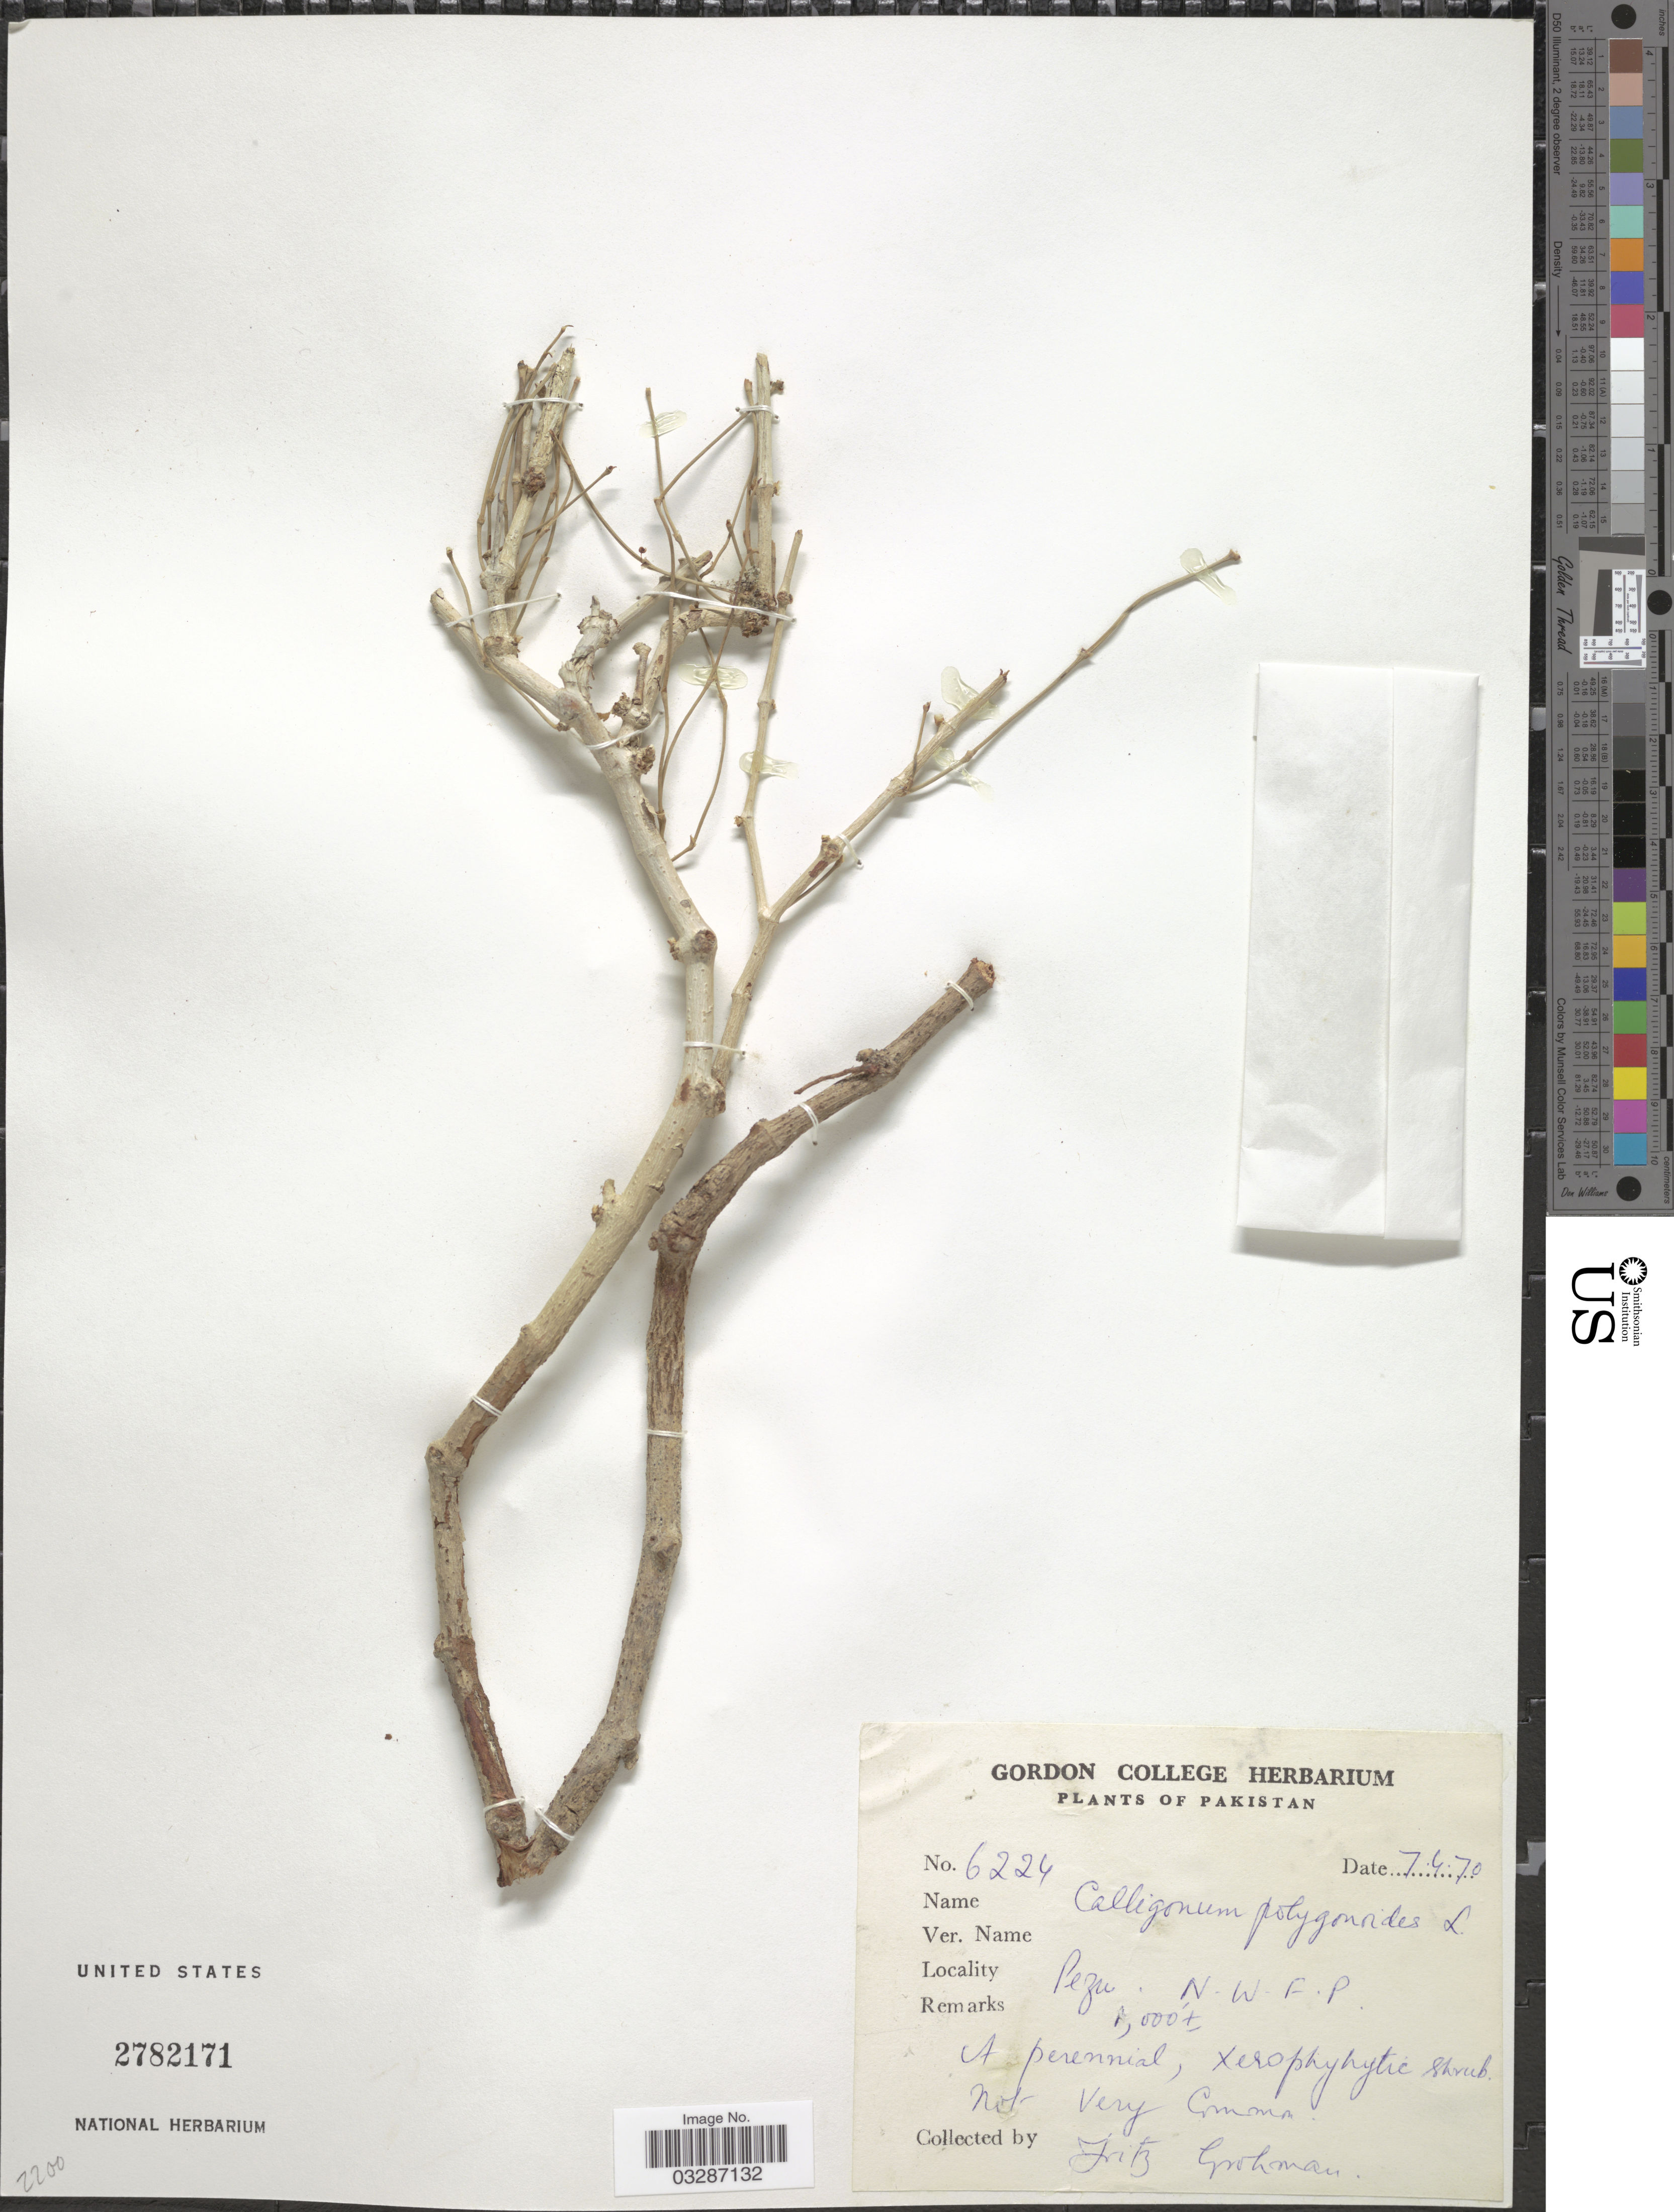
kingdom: Plantae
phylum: Tracheophyta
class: Magnoliopsida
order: Caryophyllales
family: Polygonaceae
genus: Calligonum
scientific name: Calligonum polygonoides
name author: L.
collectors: F. Grohmann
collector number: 6224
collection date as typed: Transcribed d/m/y: 7/4/70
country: Pakistan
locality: Pezu. N.W.F.P.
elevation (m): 305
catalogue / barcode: US 2782171